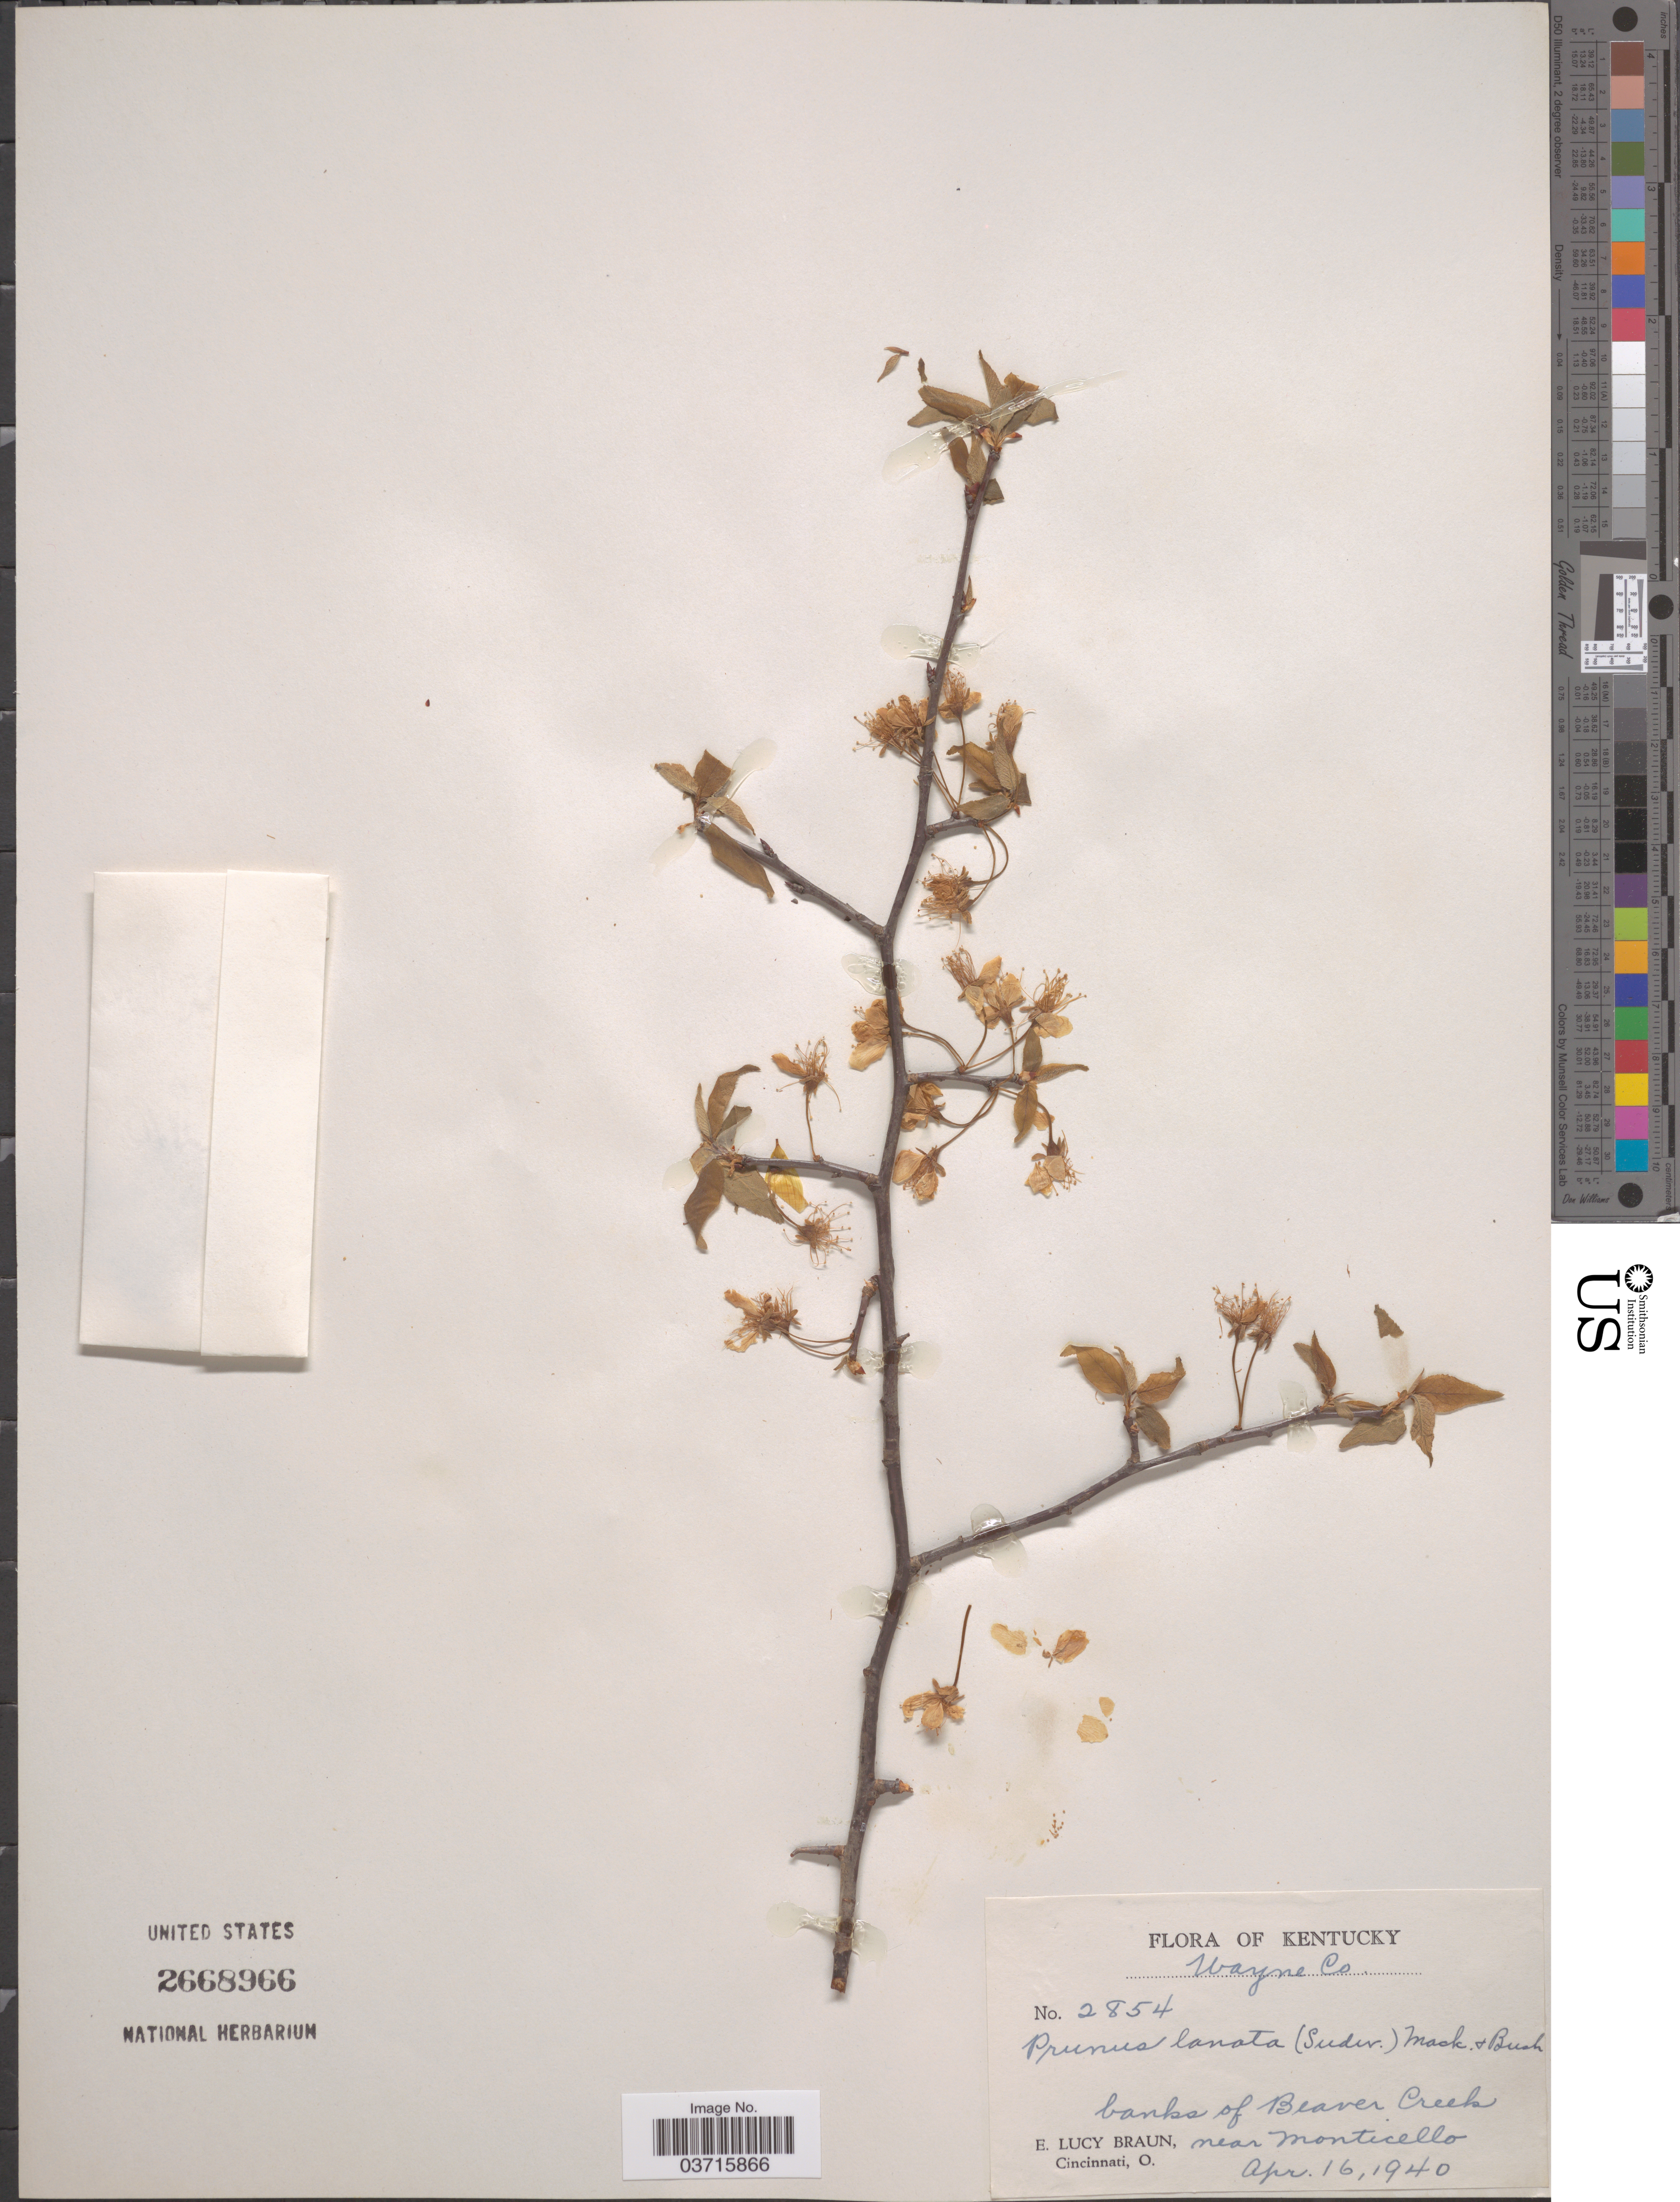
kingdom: Plantae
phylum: Tracheophyta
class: Magnoliopsida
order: Rosales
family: Rosaceae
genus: Prunus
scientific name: Prunus lanata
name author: (Sudw.) Mack. & Bush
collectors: E. L. Braun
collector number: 2854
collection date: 1940-04-16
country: United States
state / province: Kentucky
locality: Wayne Co. Banks of Beaver Creek near Monticello.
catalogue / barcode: US 2668966